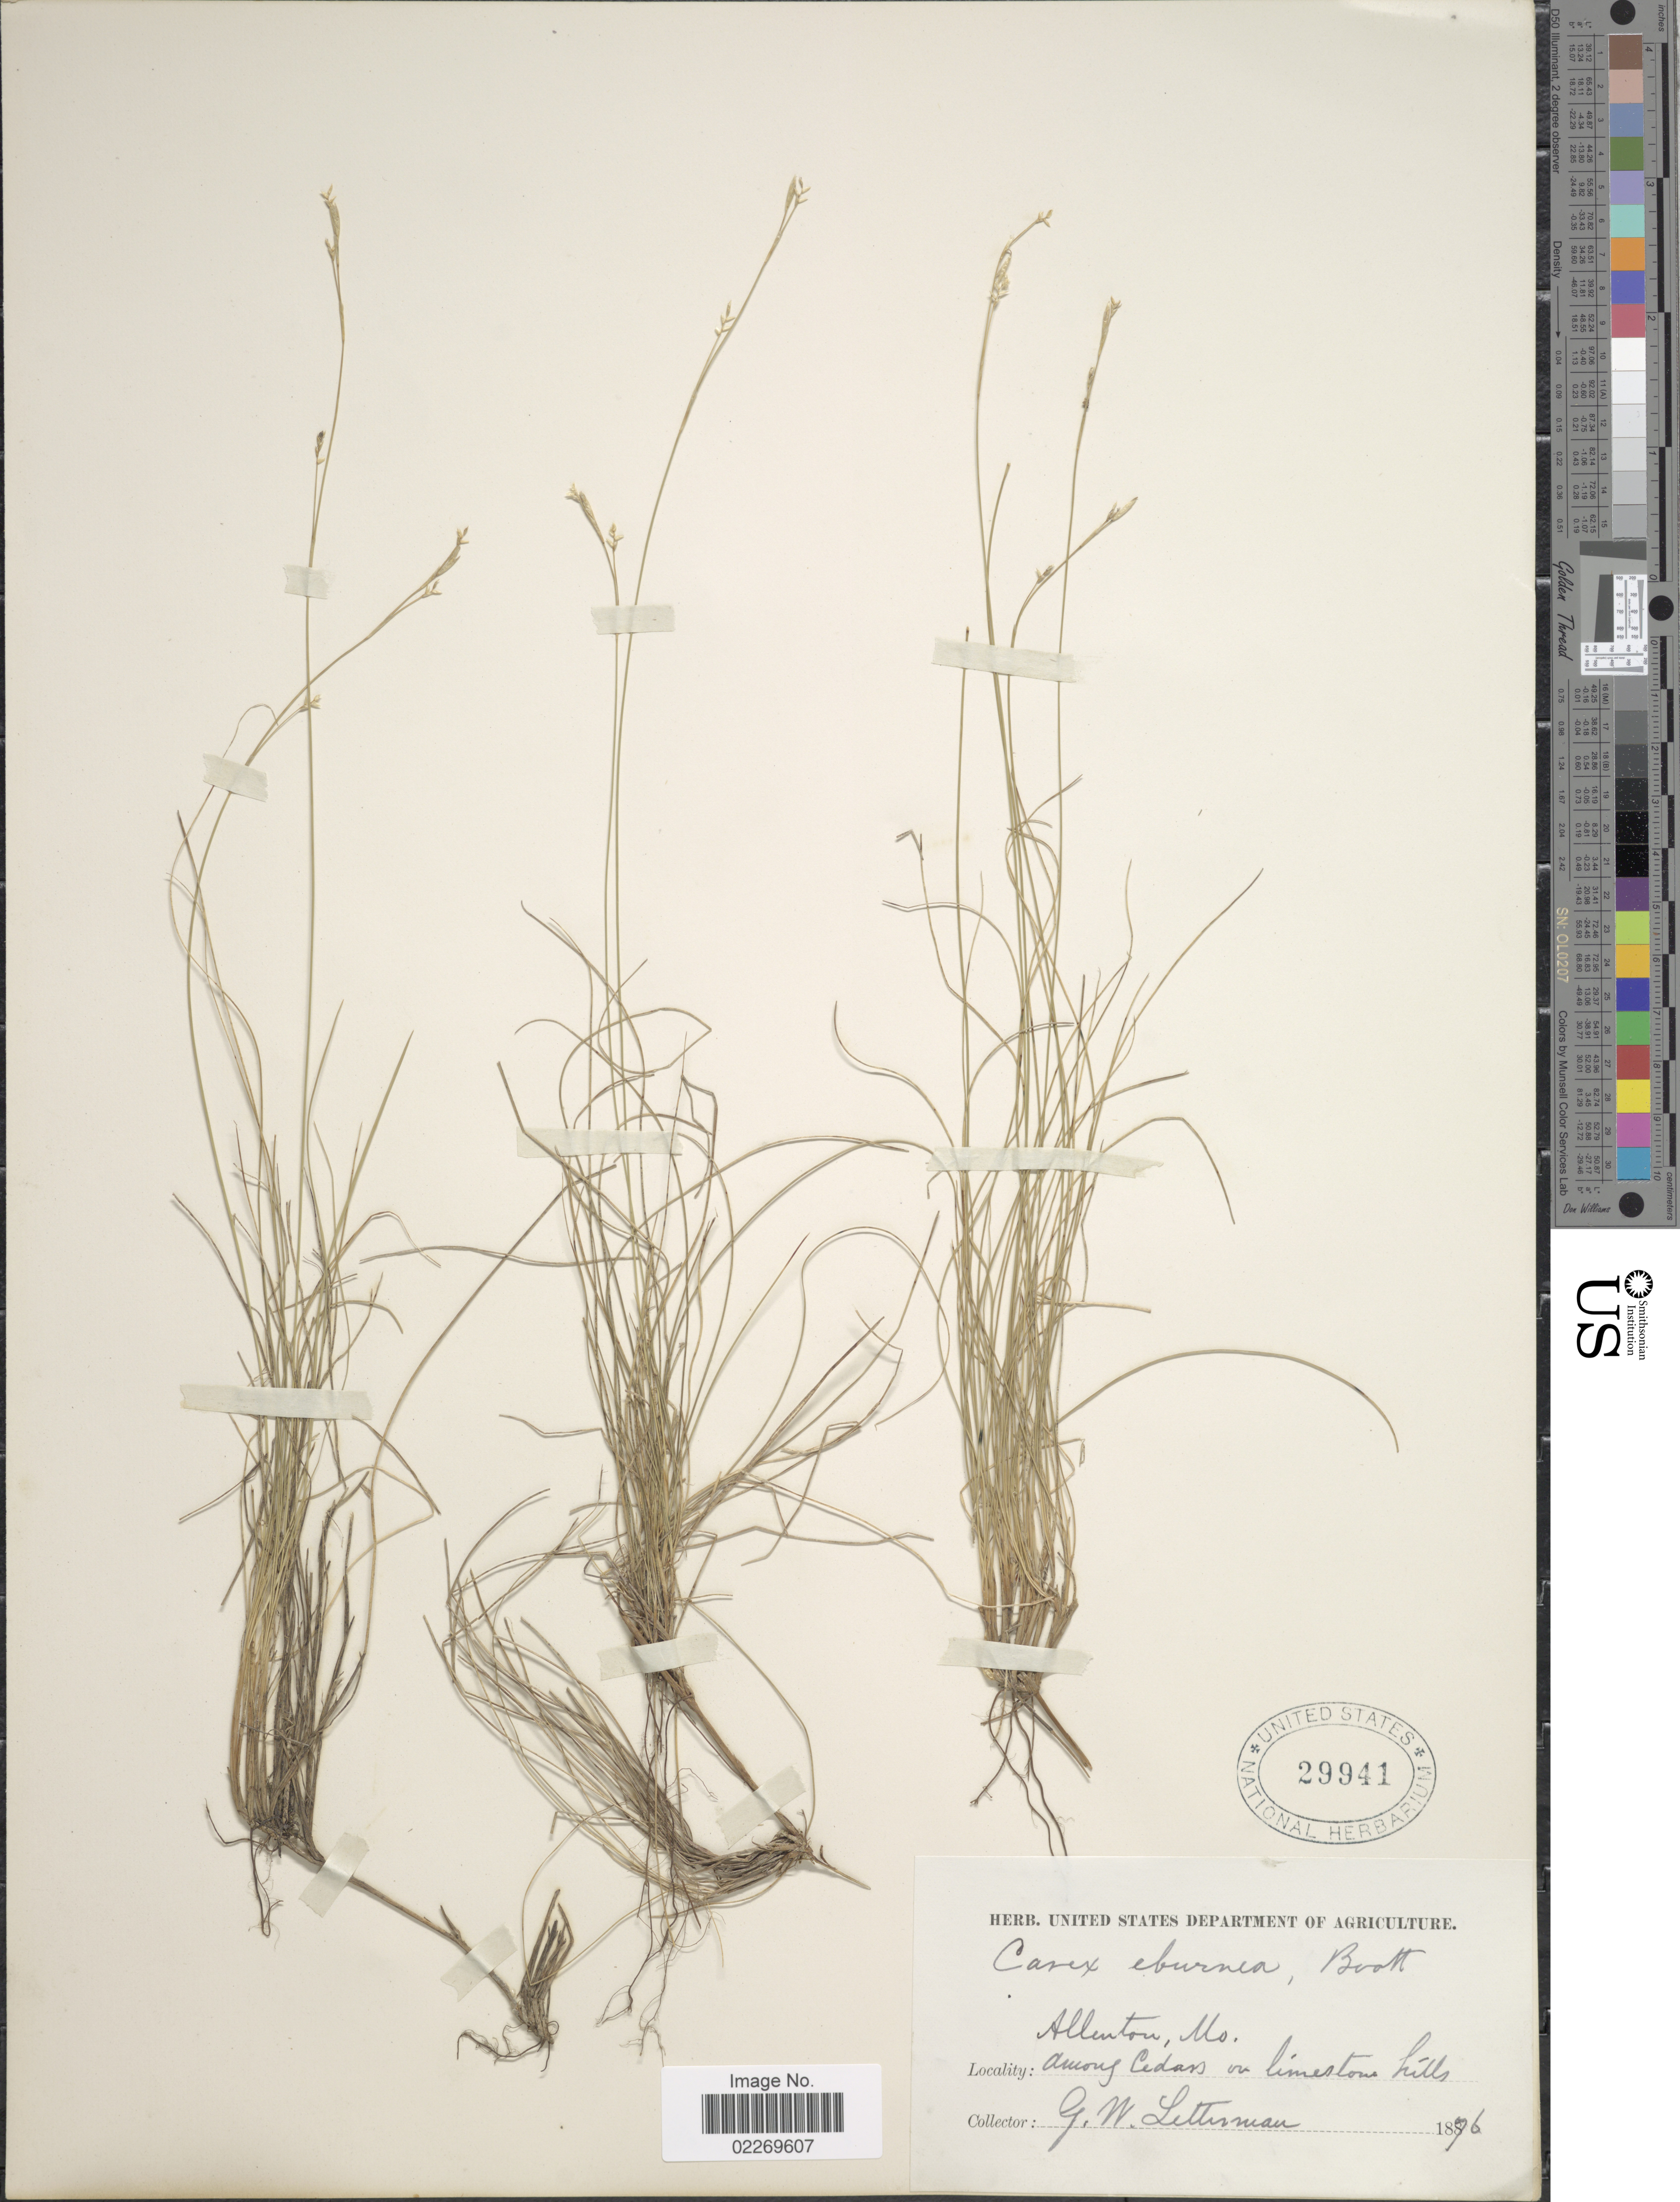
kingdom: Plantae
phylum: Tracheophyta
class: Liliopsida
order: Poales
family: Cyperaceae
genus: Carex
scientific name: Carex eburnea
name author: Boott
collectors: G. W. Letterman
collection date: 1876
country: United States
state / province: Missouri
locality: Allenton,a mong Cedars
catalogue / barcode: US 29941